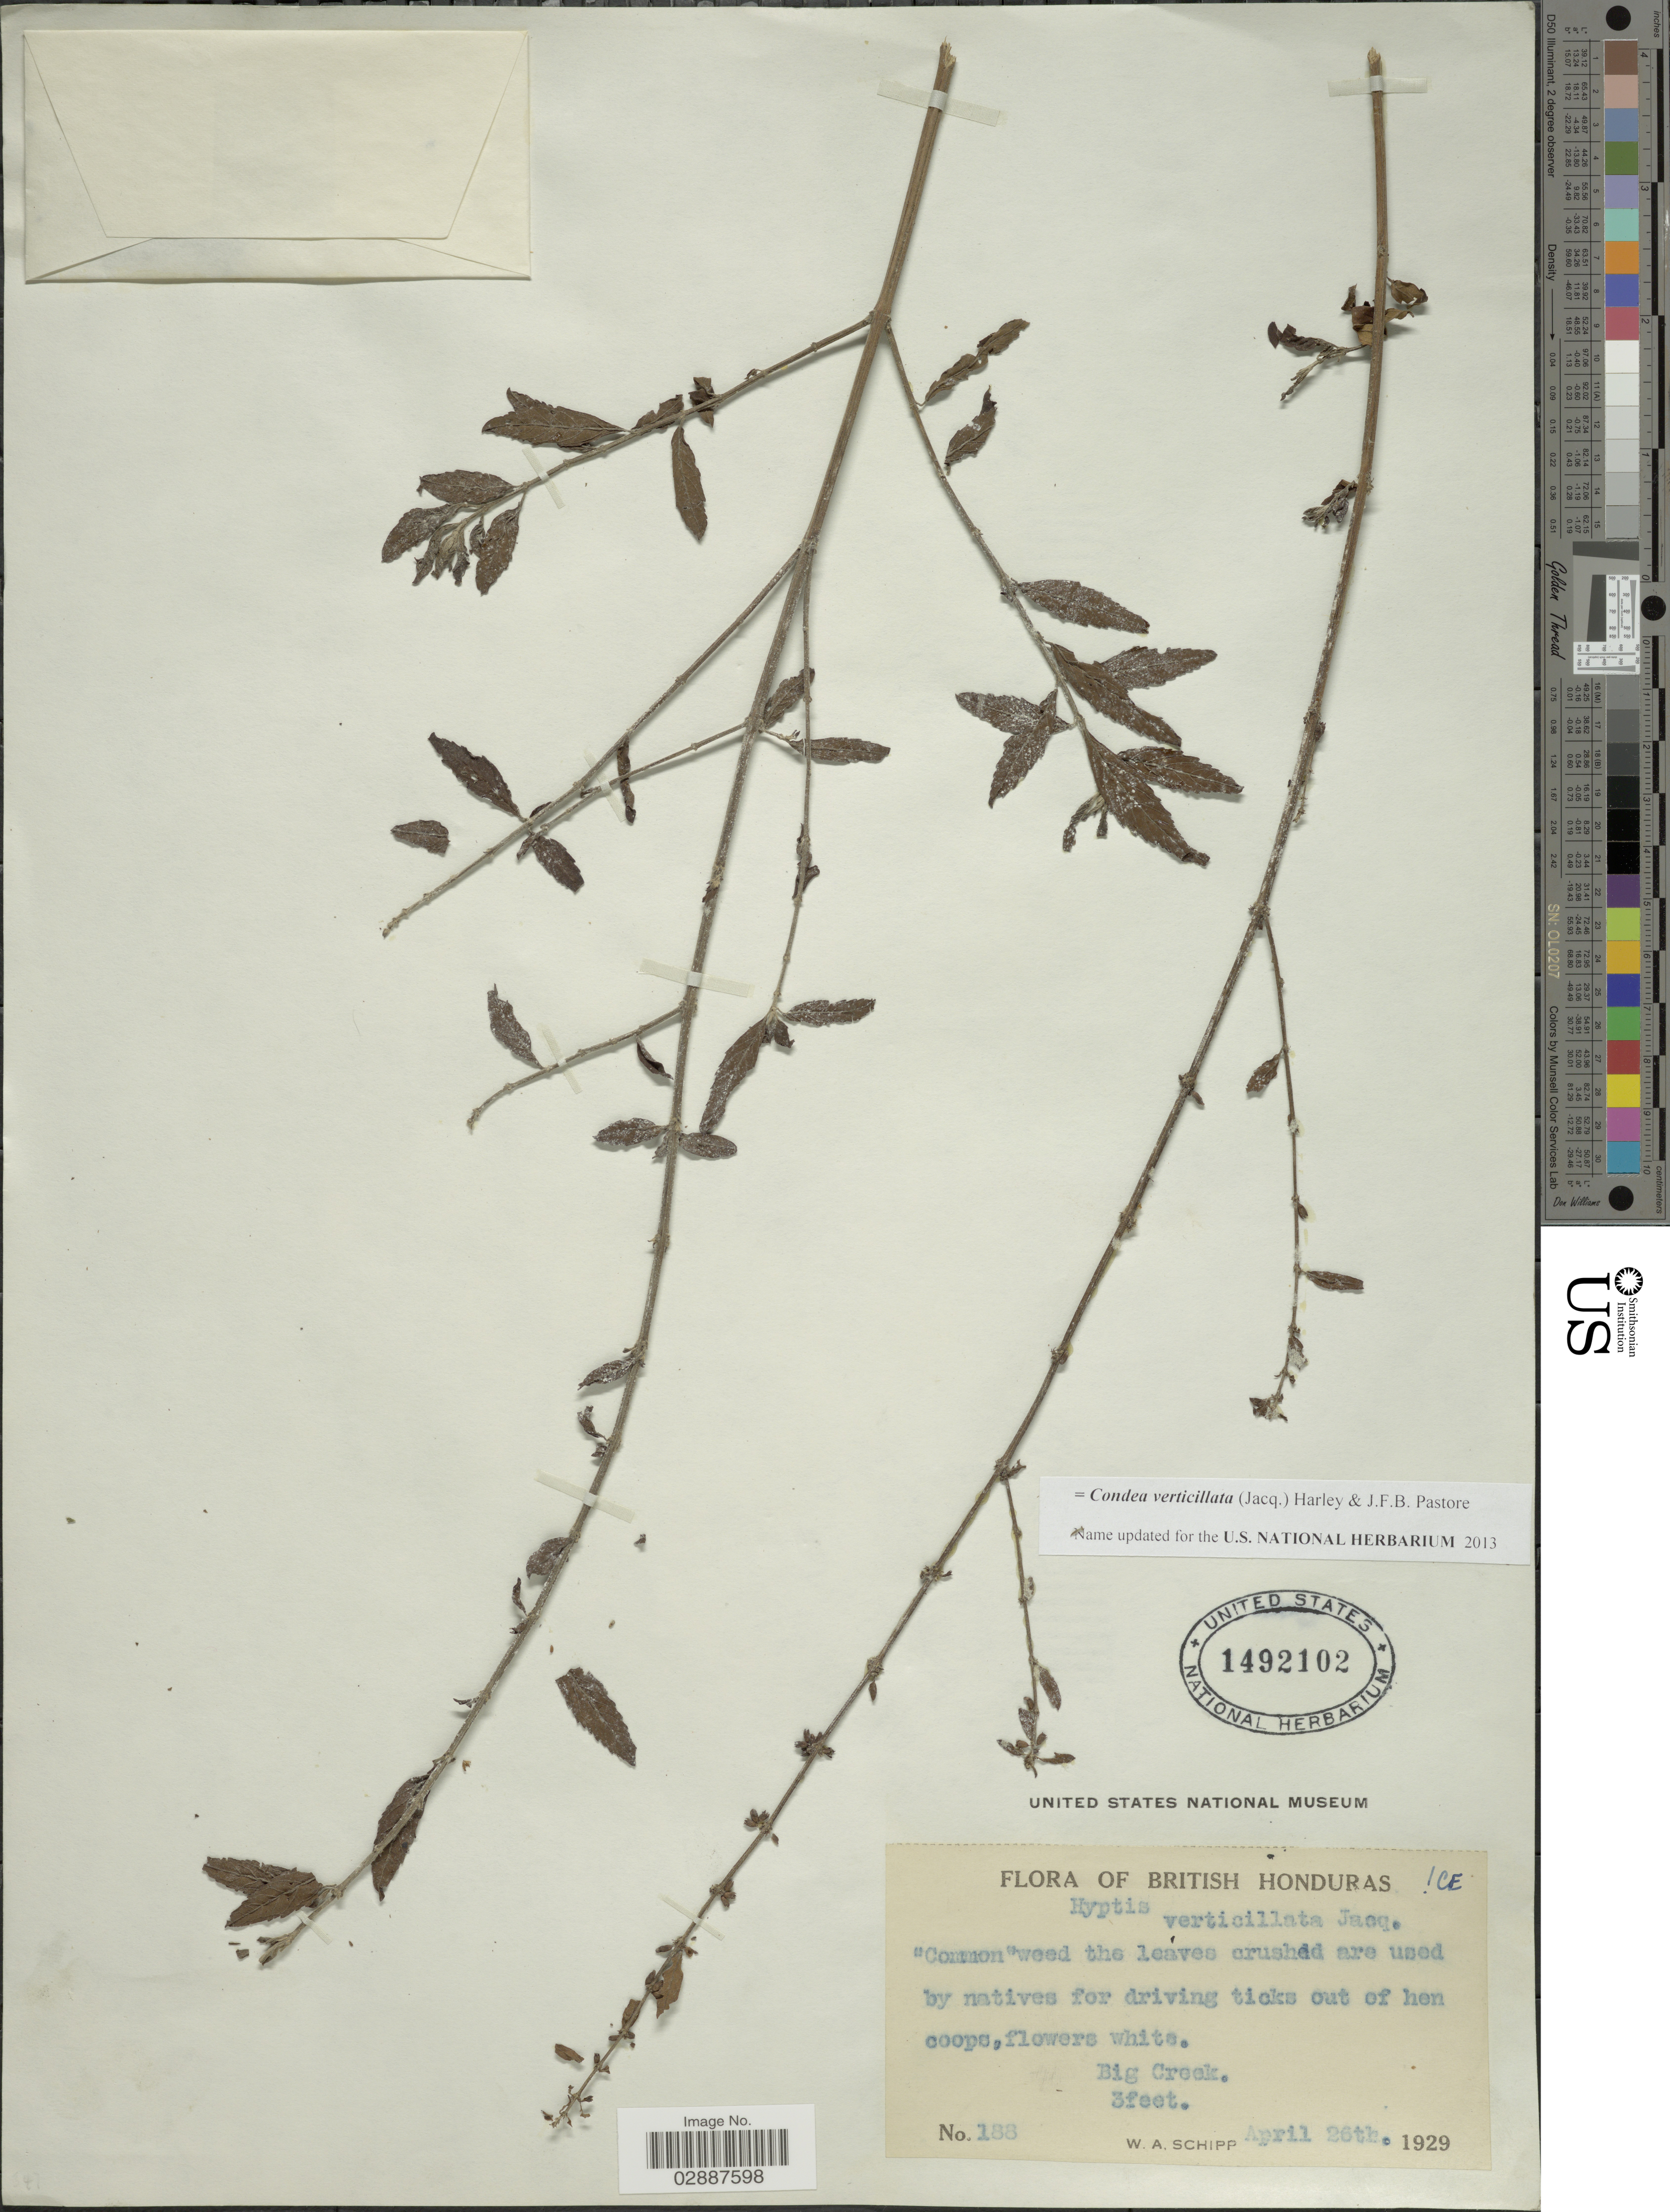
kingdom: Plantae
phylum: Tracheophyta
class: Magnoliopsida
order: Lamiales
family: Lamiaceae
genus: Condea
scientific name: Condea verticillata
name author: (Jacq.) Harley & J.F.B. Pastore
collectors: W. Schipp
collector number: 188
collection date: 1929-04-26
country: Belize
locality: British Honduras. Big Creek.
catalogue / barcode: US 1492102